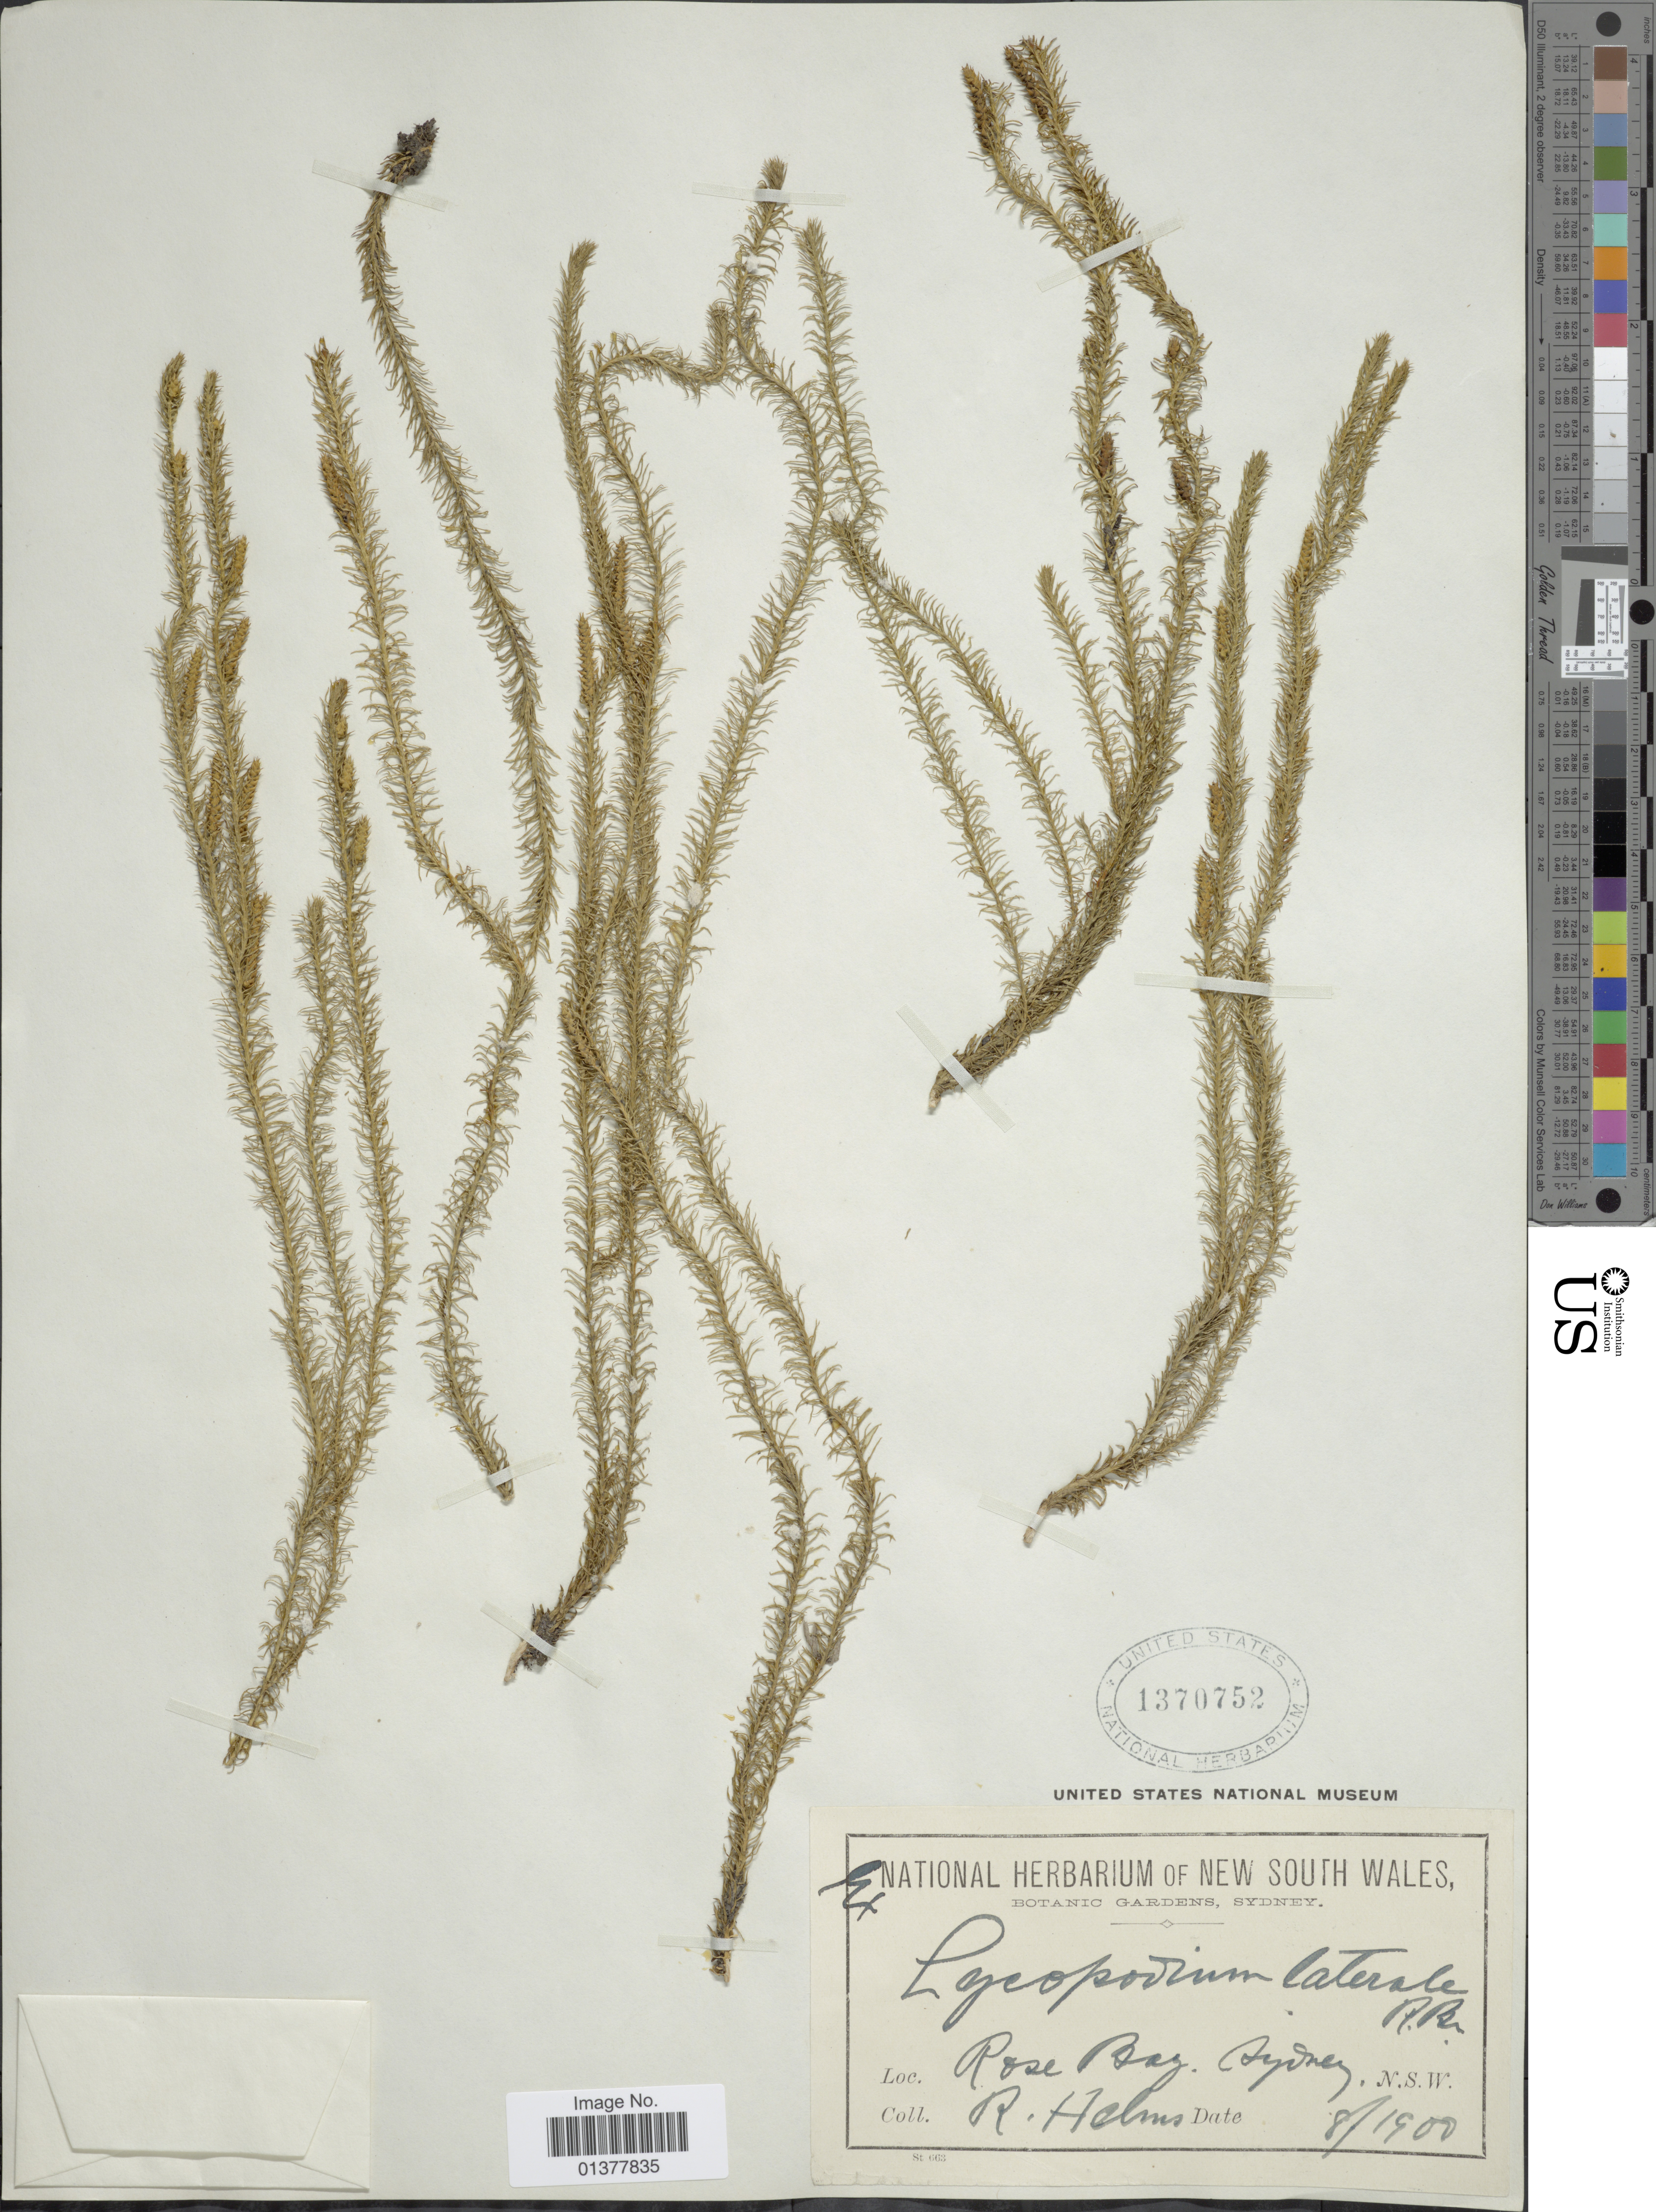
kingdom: Plantae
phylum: Tracheophyta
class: Lycopodiopsida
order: Lycopodiales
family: Lycopodiaceae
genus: Lateristachys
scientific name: Lateristachys lateralis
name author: (R. Br.) Holub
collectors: R. Helms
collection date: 1900-08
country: Australia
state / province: New South Wales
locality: Rose Bay, [illegible text]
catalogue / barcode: US 1370752